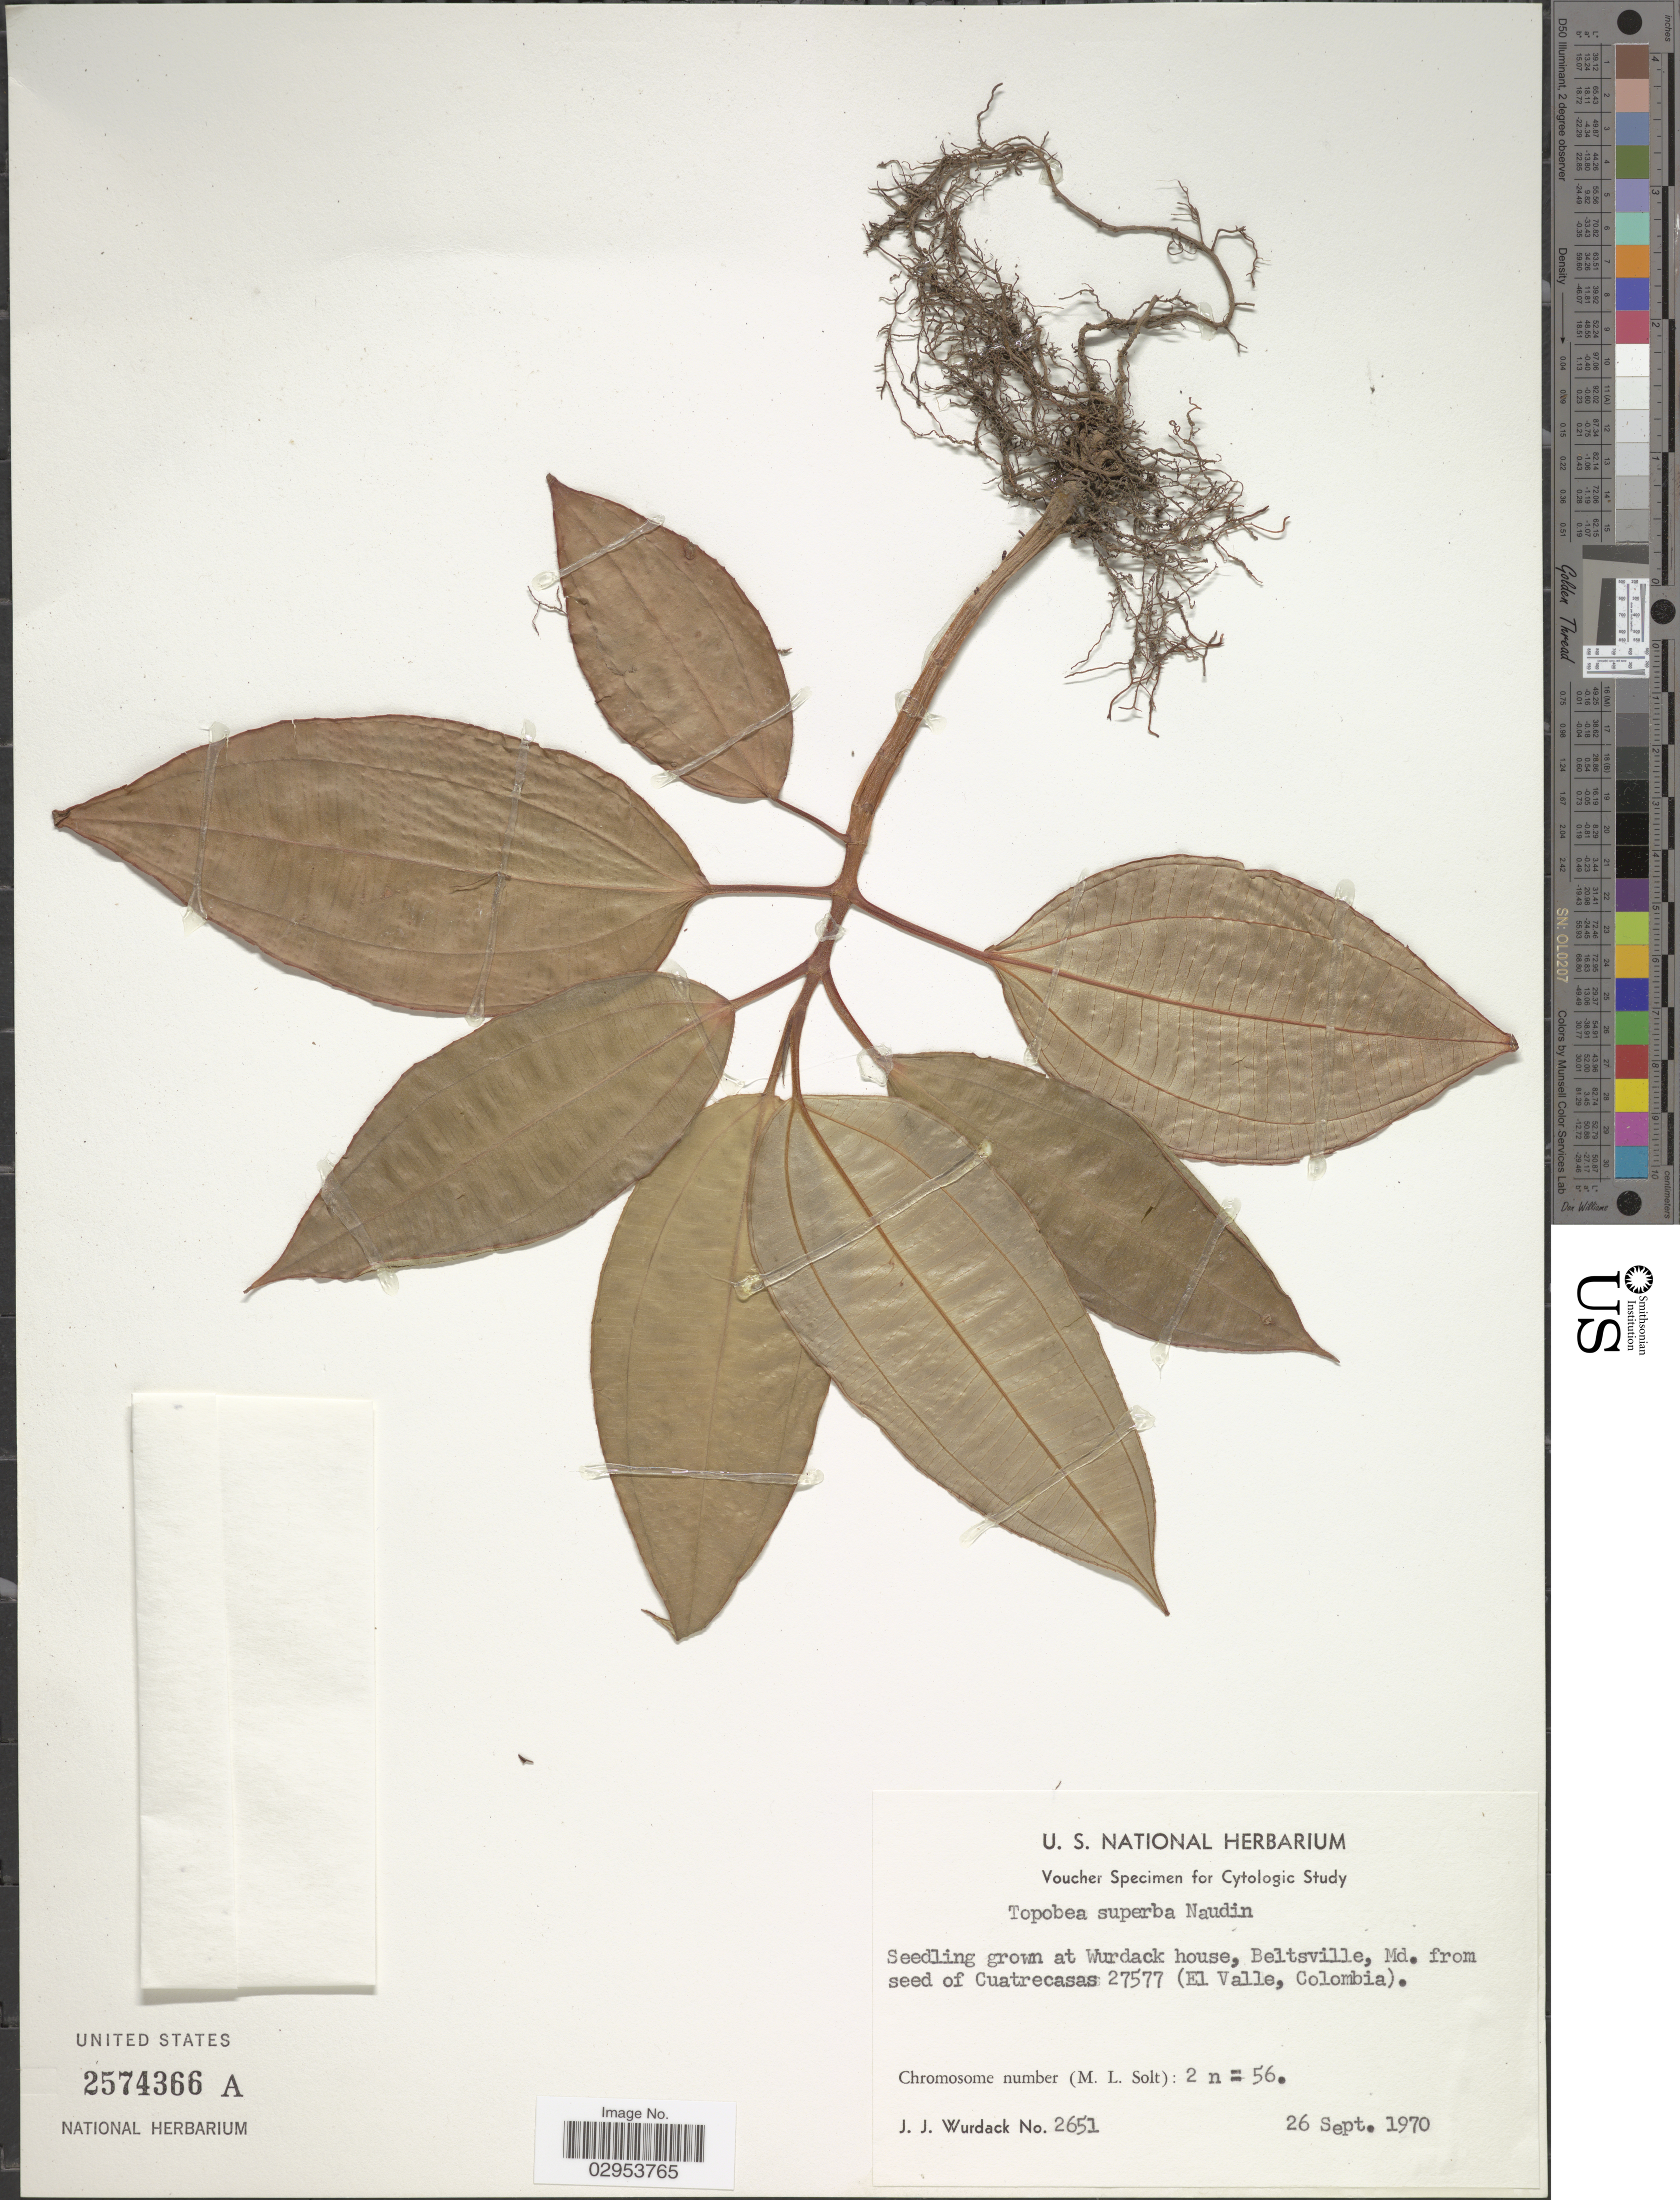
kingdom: Plantae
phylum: Tracheophyta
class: Magnoliopsida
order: Myrtales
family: Melastomataceae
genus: Topobea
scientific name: Topobea superba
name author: Naudin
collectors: J. J. Wurdack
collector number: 2651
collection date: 1970-09-26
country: United States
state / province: Maryland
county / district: Prince George's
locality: Grown at Wurdack house, Beltsville.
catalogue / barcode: US 2574366A